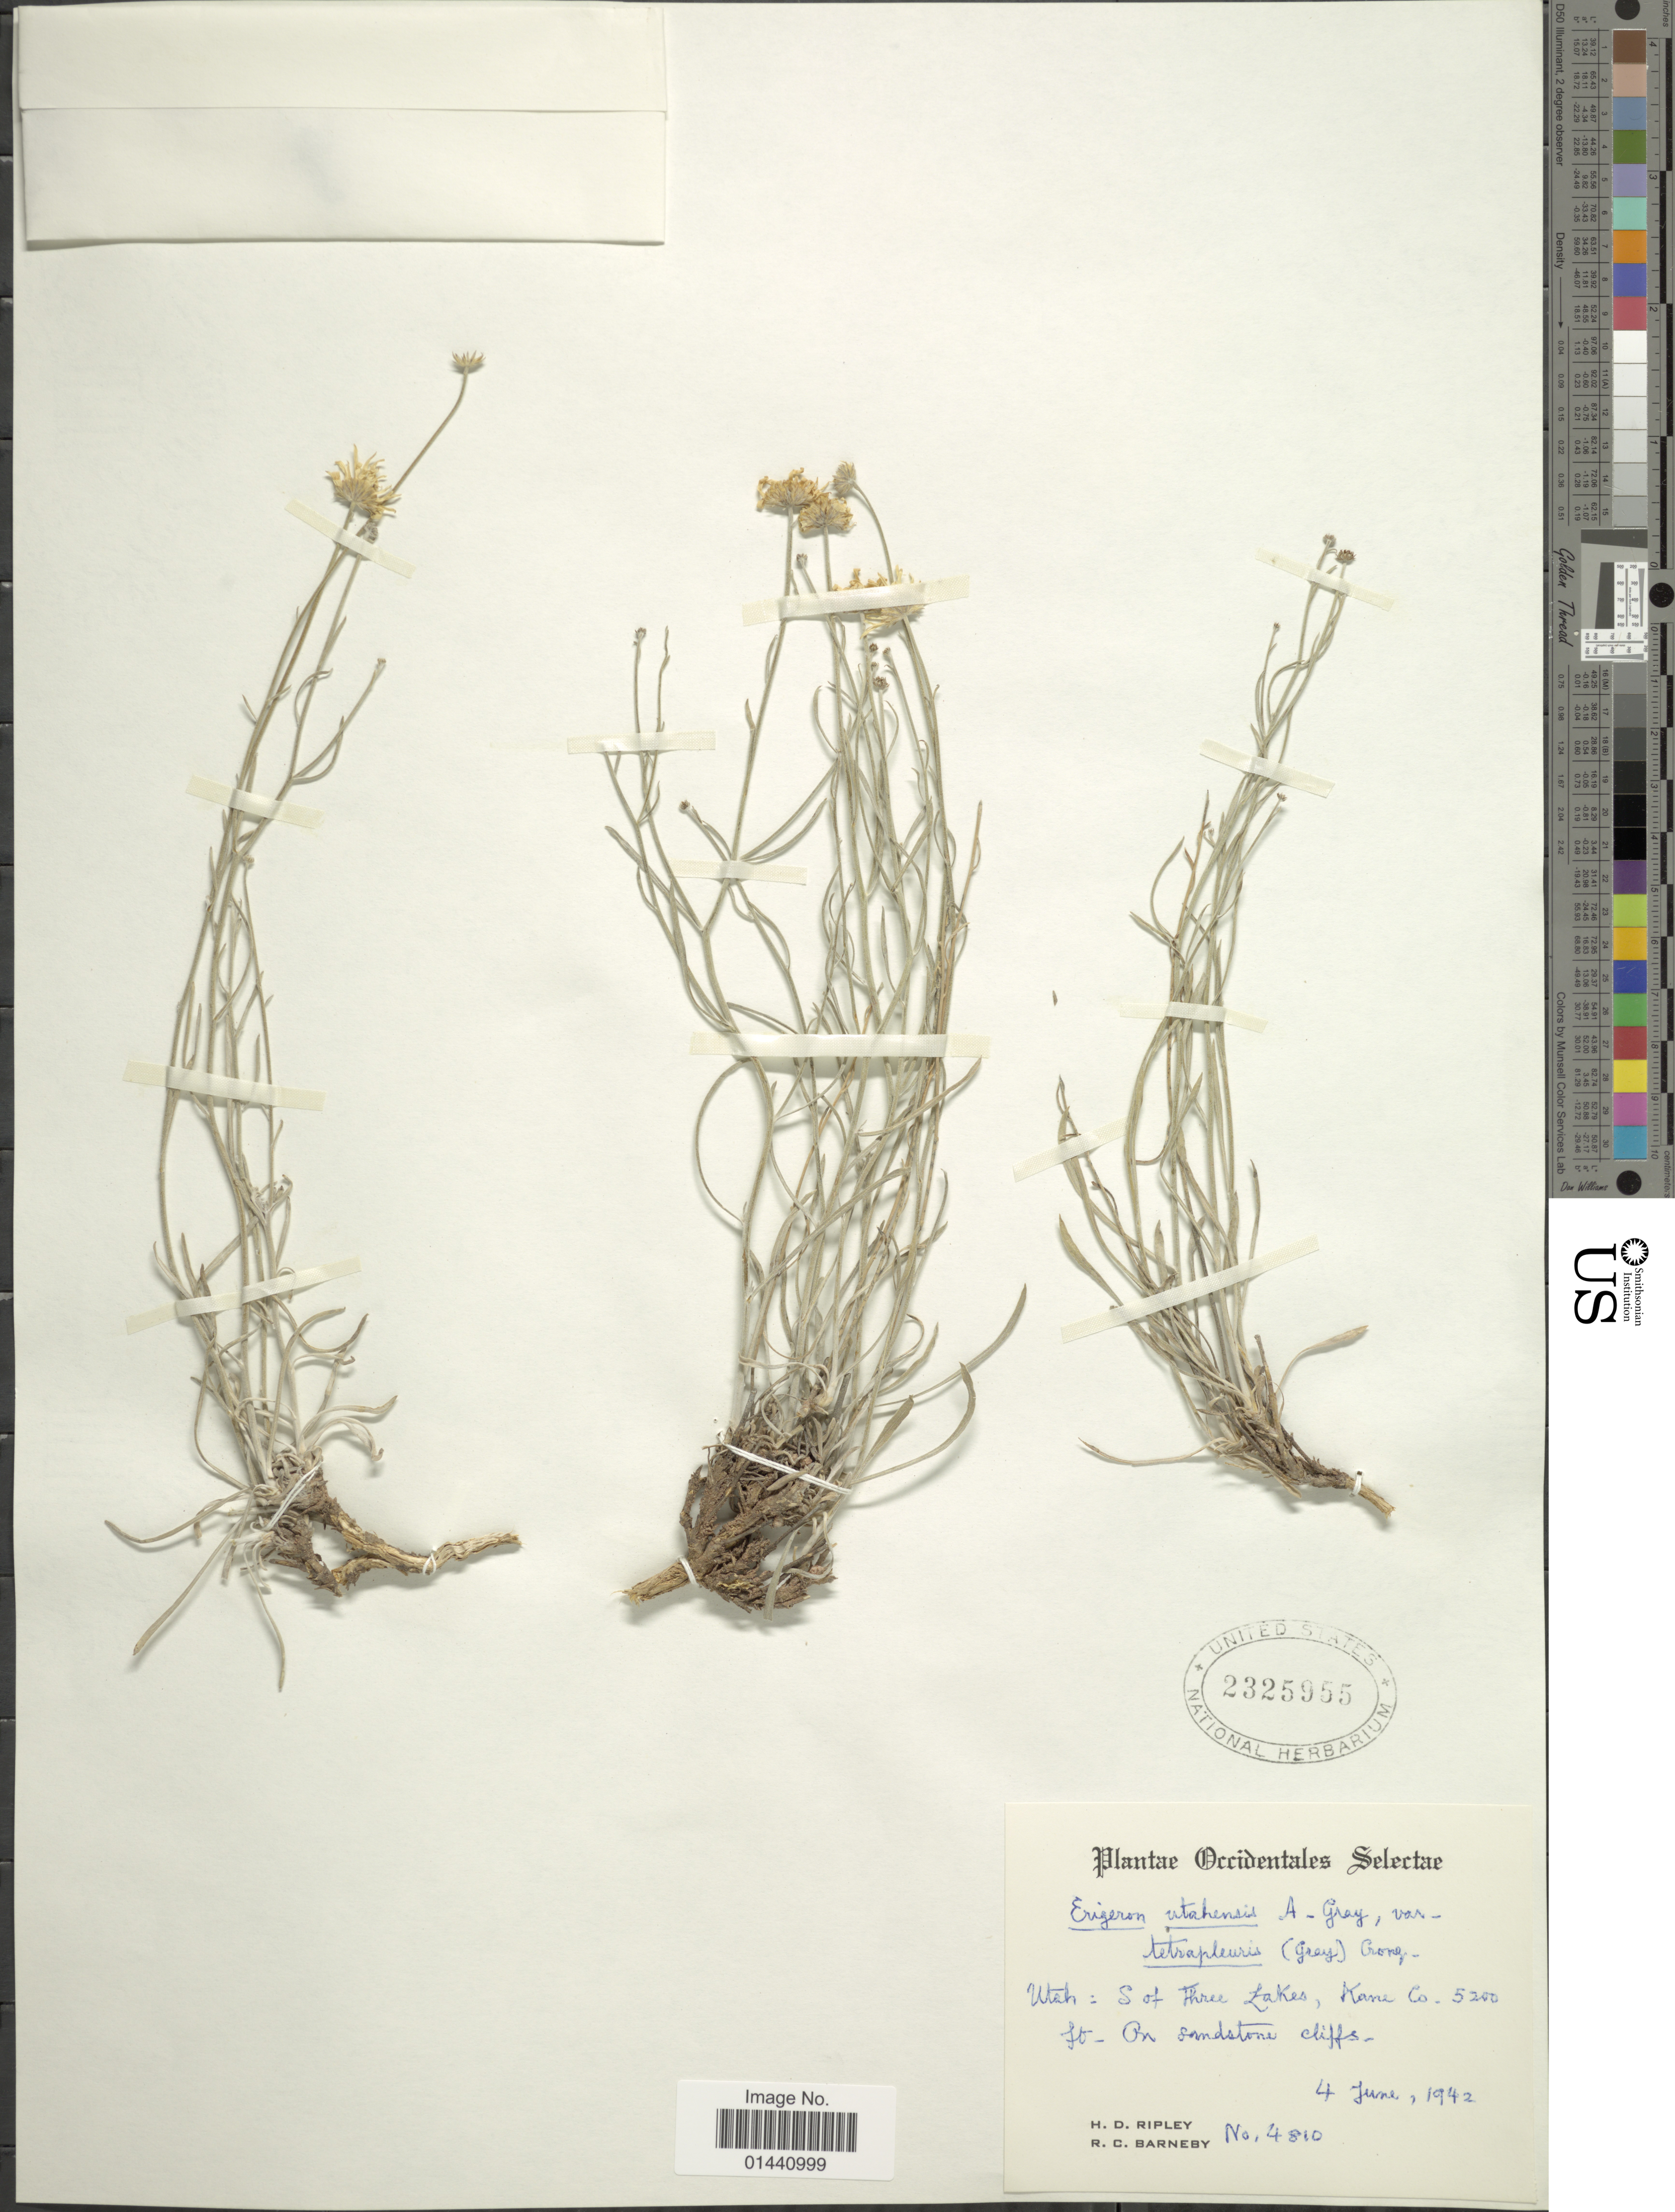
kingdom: Plantae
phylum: Tracheophyta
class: Magnoliopsida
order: Asterales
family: Asteraceae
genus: Erigeron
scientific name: Erigeron utahensis var. tetrapleuris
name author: (A. Gray) Cronq.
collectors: H. Ripley & R. C. Barneby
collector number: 4810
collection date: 1942-06-04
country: United States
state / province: Utah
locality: S of Three Lakes, Kane Co. on sandstone cliffs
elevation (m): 1585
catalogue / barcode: US 2325955